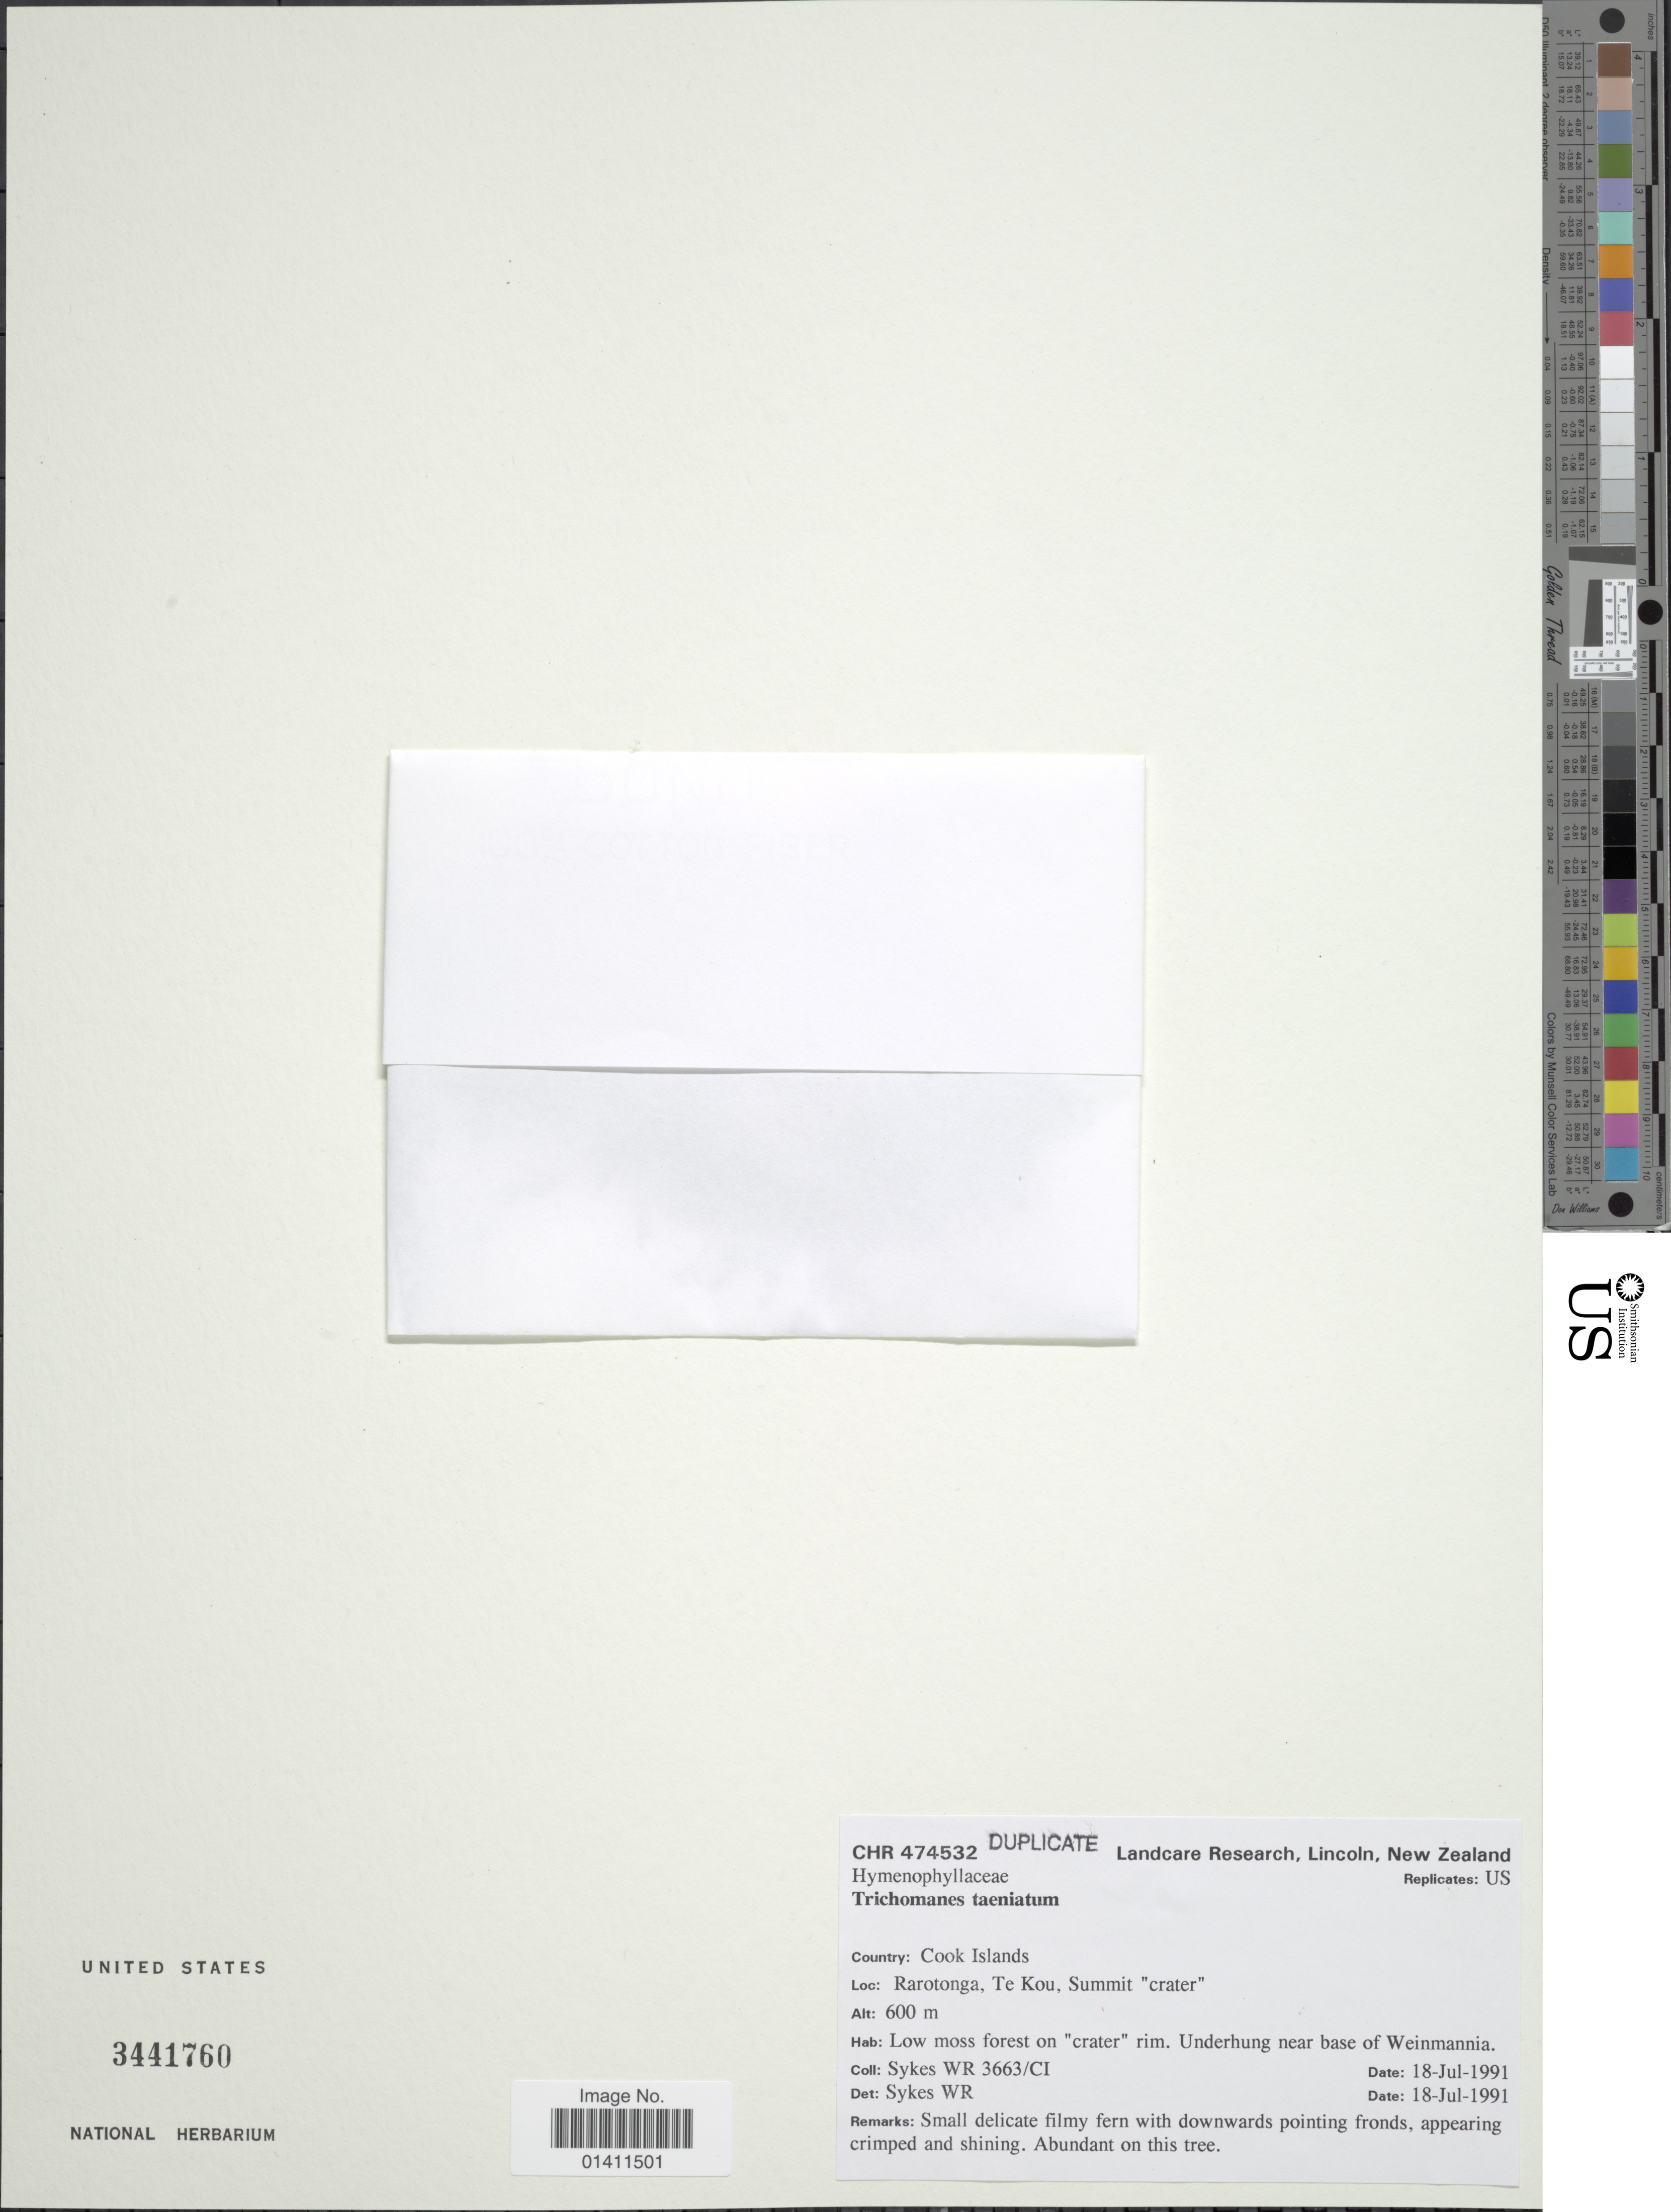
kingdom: Plantae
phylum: Tracheophyta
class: Polypodiopsida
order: Hymenophyllales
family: Hymenophyllaceae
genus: Didymoglossum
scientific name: Didymoglossum tahitense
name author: (Nadeaud) Ebihara & K. Iwats.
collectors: W. R. Sykes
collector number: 3663/CI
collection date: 1991-07-18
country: Cook Islands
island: Rarotonga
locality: Rarotonga, Te Kou, Summit 'crater'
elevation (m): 600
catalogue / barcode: US 3441760